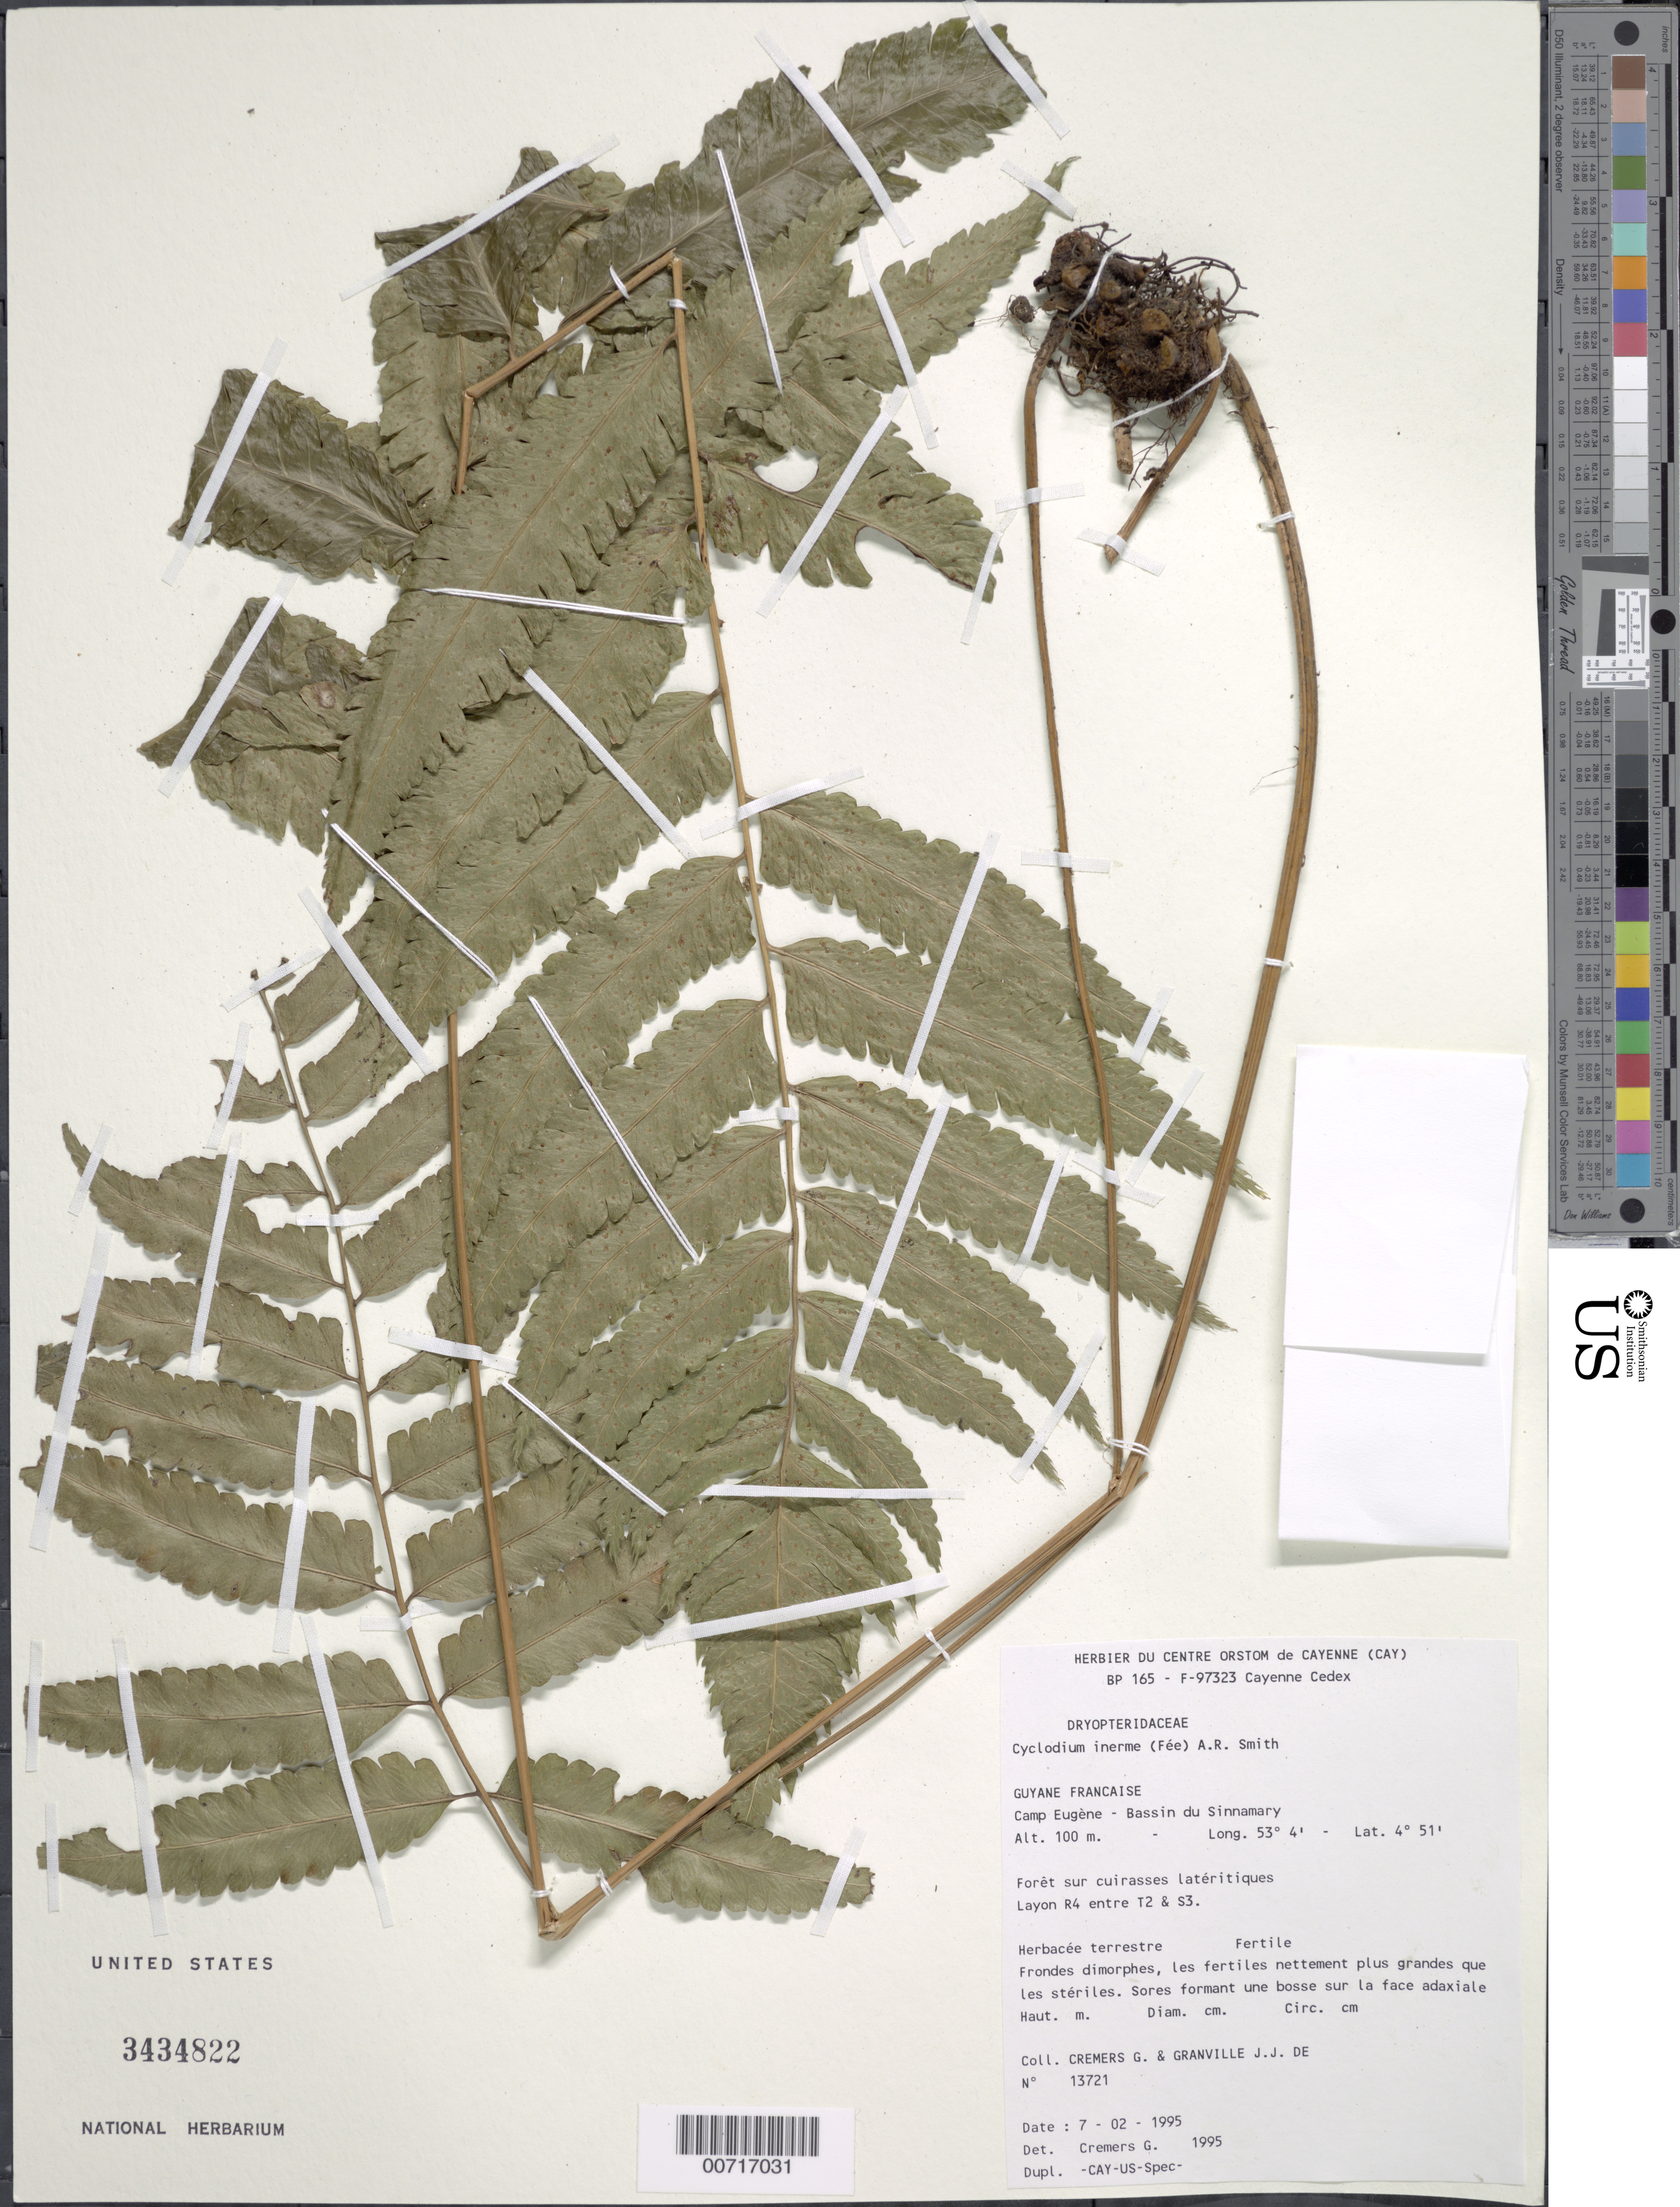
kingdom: Plantae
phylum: Tracheophyta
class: Polypodiopsida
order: Polypodiales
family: Dryopteridaceae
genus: Cyclodium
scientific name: Cyclodium inerme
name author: (Fée) A.R. Sm.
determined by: Cremers, Georges A.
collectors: G. Cremers & J.-J. de Granville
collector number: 13721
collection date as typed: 7-Feb-95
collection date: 1995-02-07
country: French Guiana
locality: Camp Eugène, Bassin du Sinnamary; R4 entre T2 & S3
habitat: Forêt sur cuirasses lateritiques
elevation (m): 100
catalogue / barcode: US 3434822